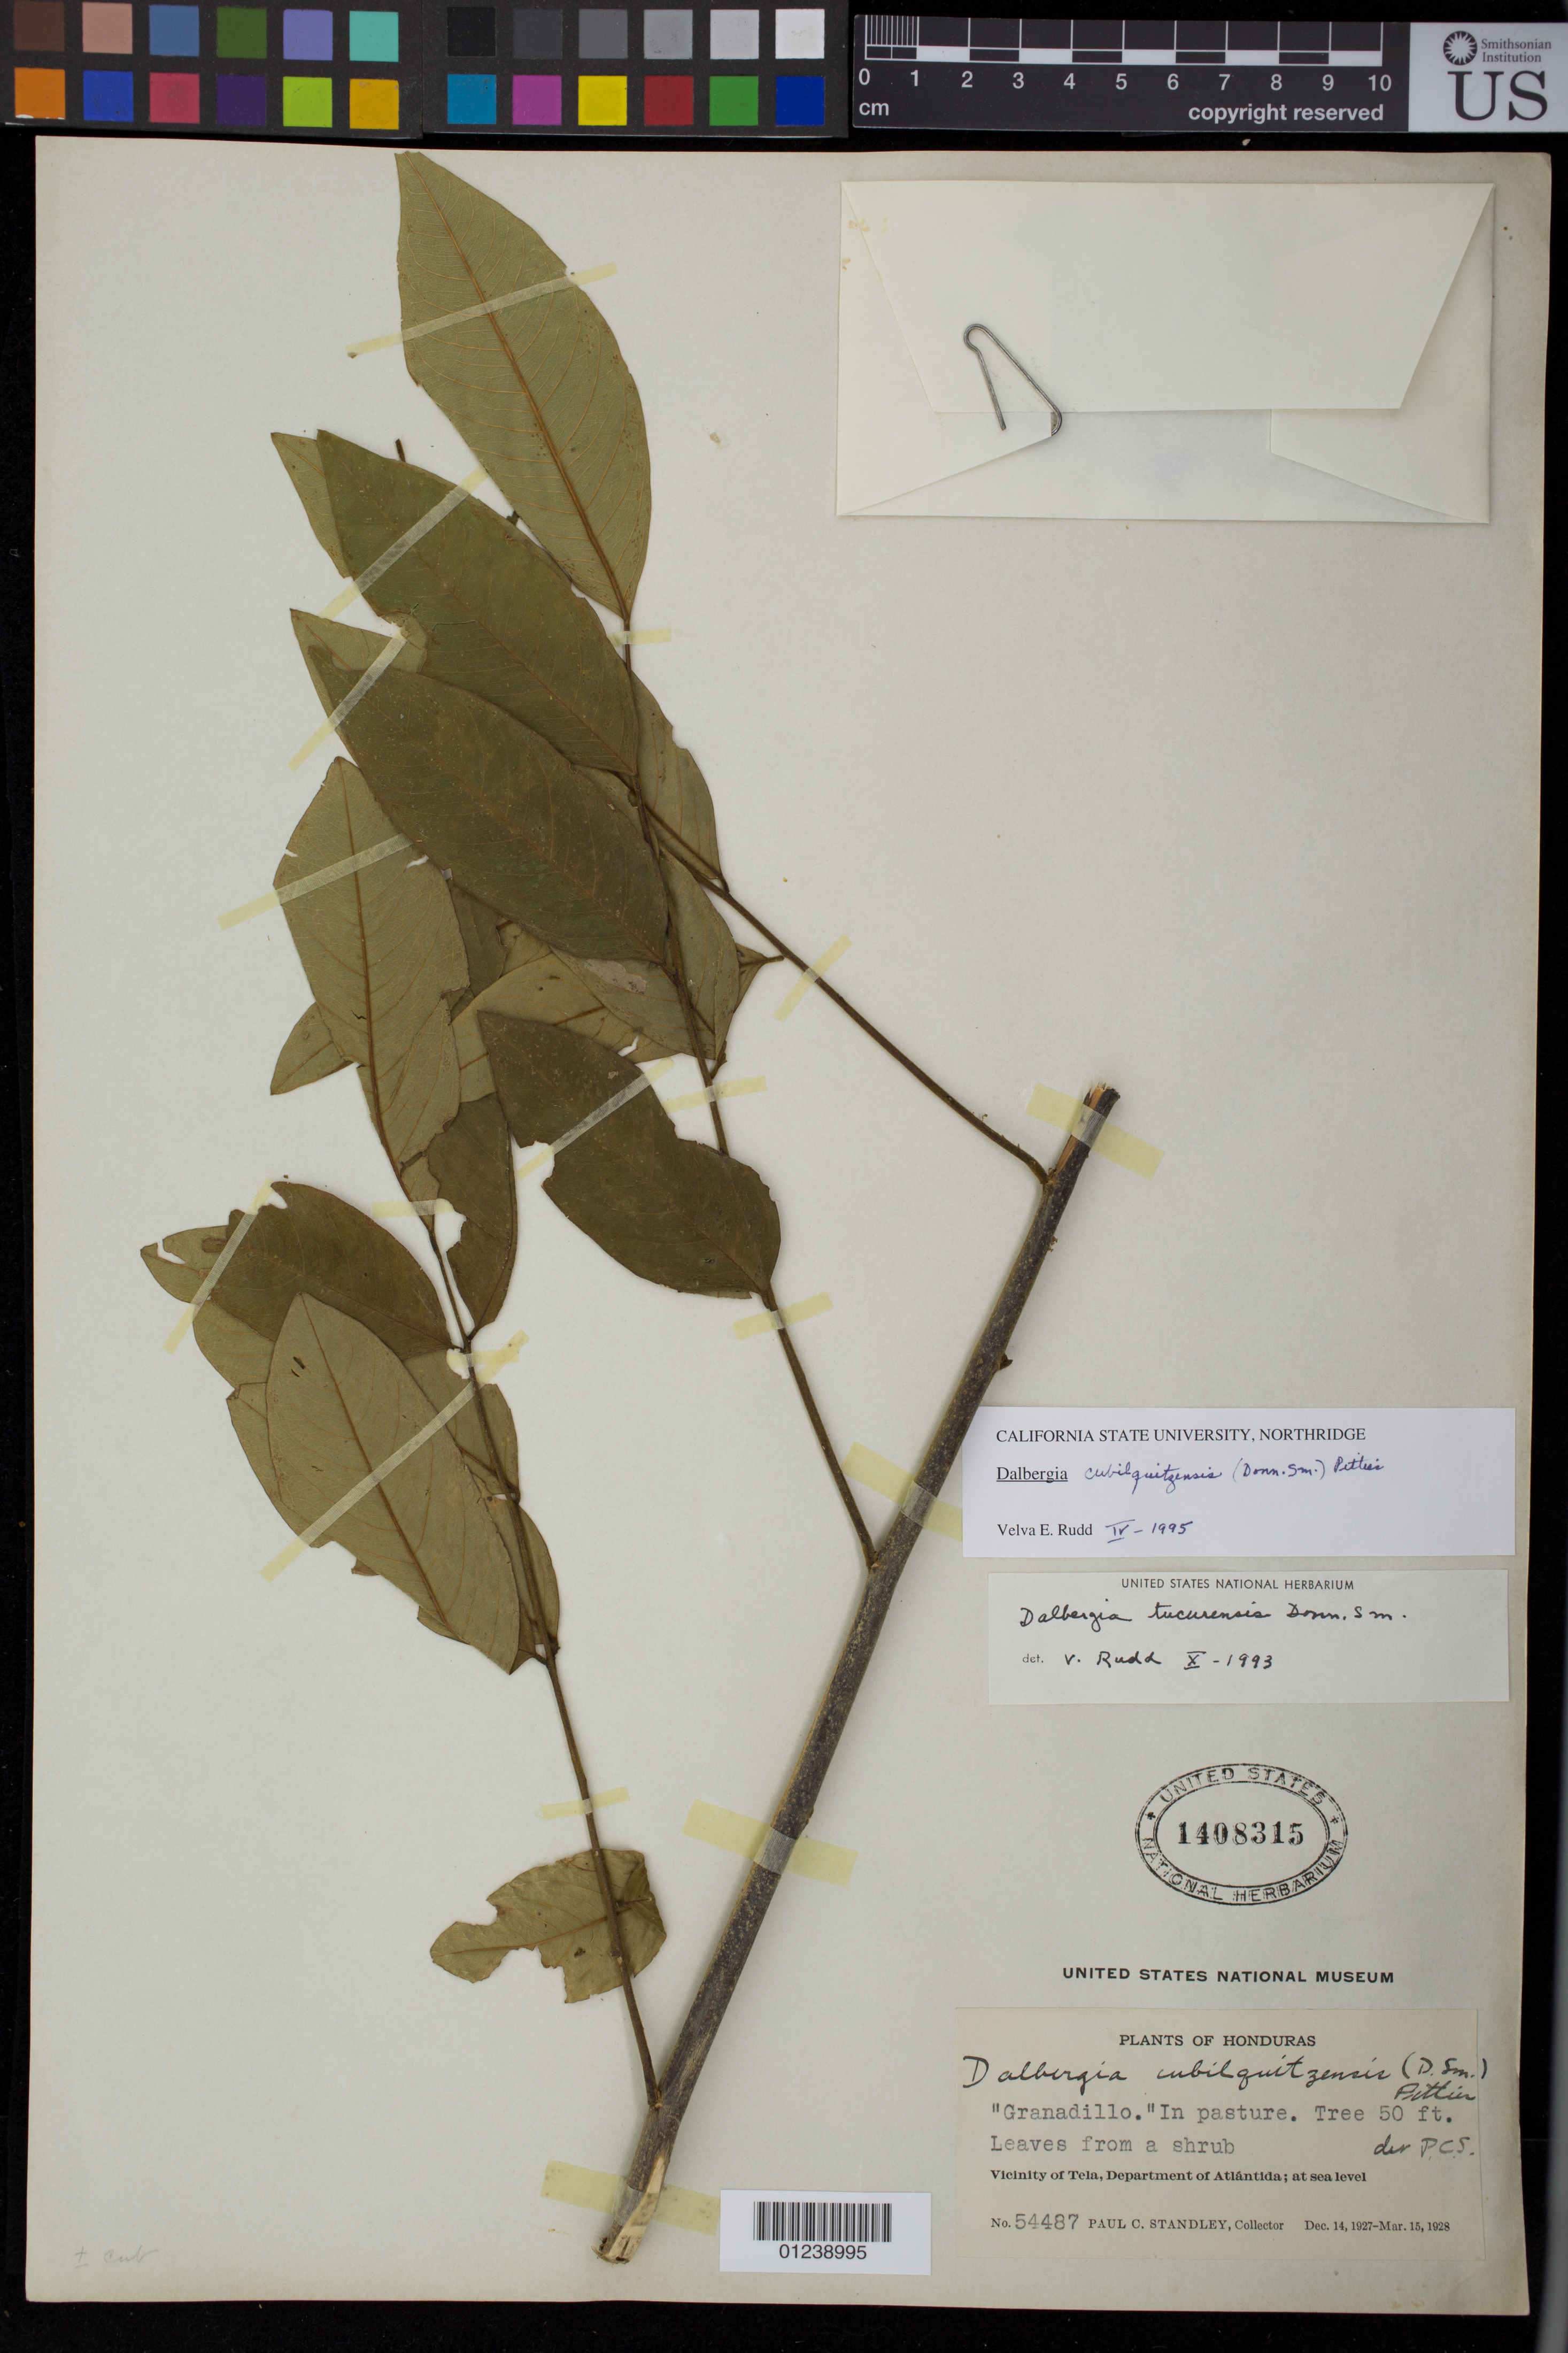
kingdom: Plantae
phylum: Tracheophyta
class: Magnoliopsida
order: Fabales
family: Fabaceae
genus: Dalbergia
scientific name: Dalbergia cubilquitzensis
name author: (Donn. Sm.) Pittier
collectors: P. C. Standley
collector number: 54487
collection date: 1927-12-14/1928-03-15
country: Honduras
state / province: Atlántida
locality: Vicinity of Tela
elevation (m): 0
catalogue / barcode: US 1408315